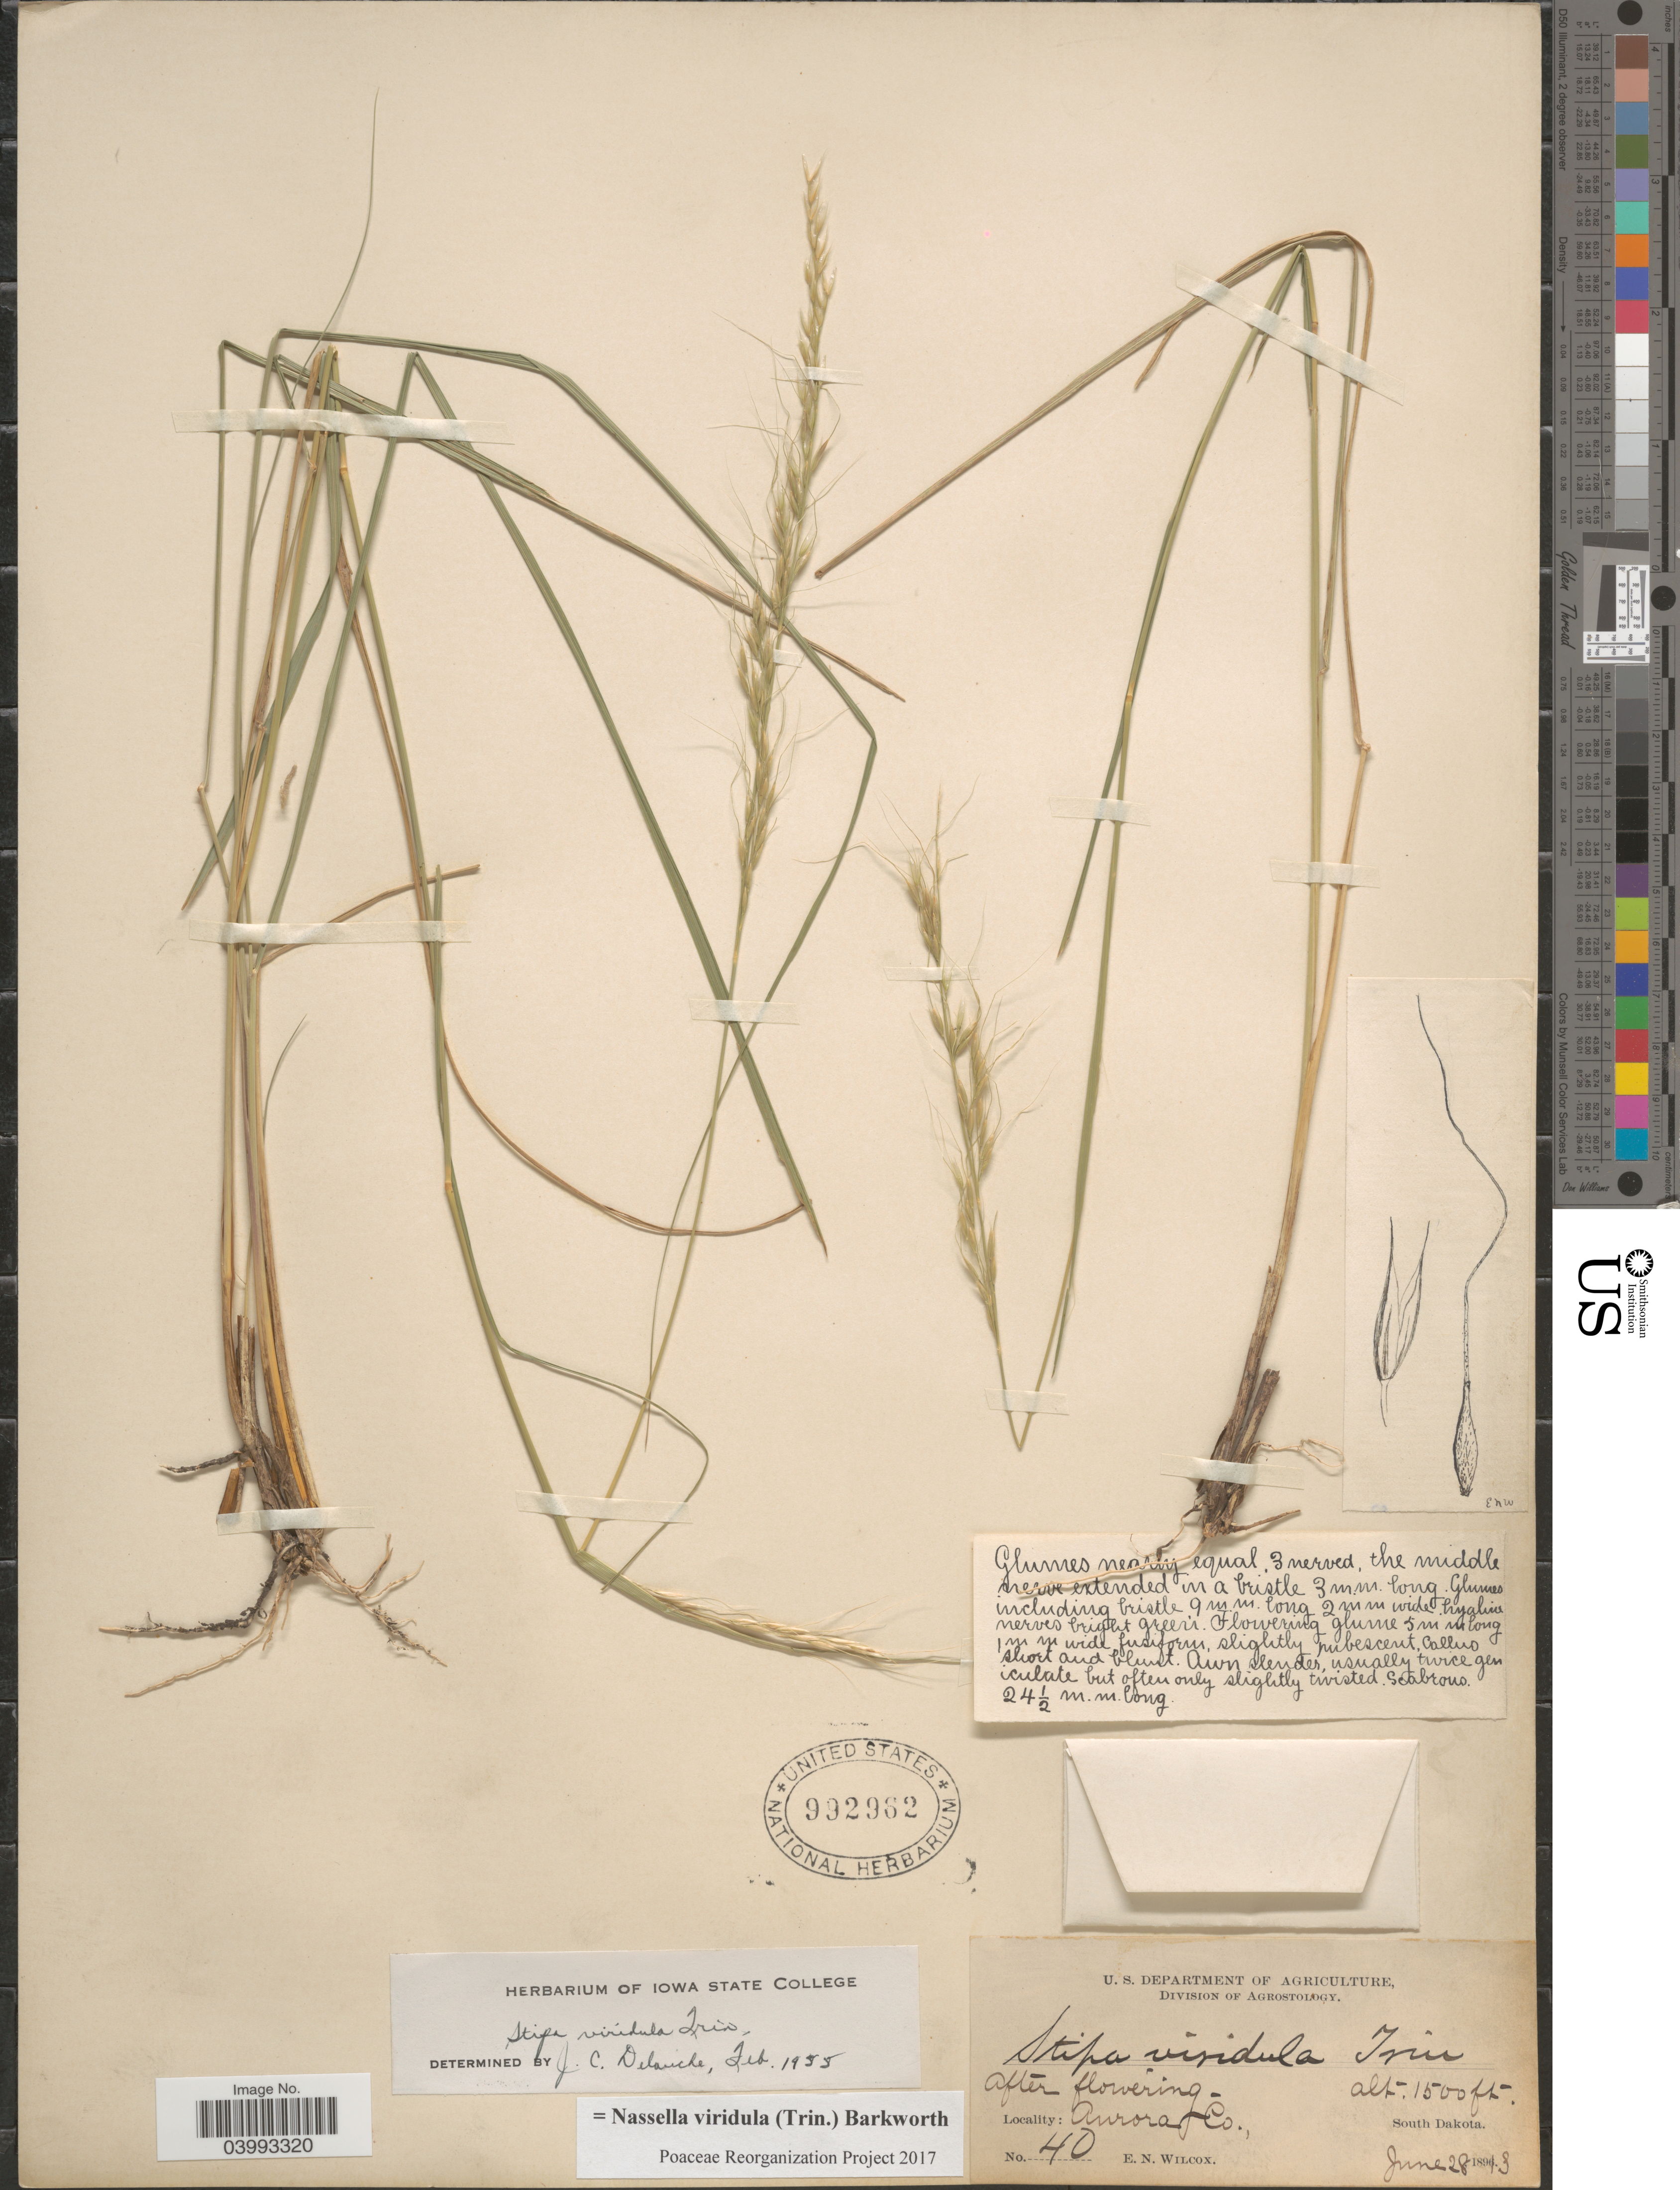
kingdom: Plantae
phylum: Tracheophyta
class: Liliopsida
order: Poales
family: Poaceae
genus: Nassella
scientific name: Nassella viridula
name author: (Trin.) Barkworth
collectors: E. Wilcox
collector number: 40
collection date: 1893-06-28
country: United States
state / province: South Dakota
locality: Aurora Co.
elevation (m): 457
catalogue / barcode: US 992962